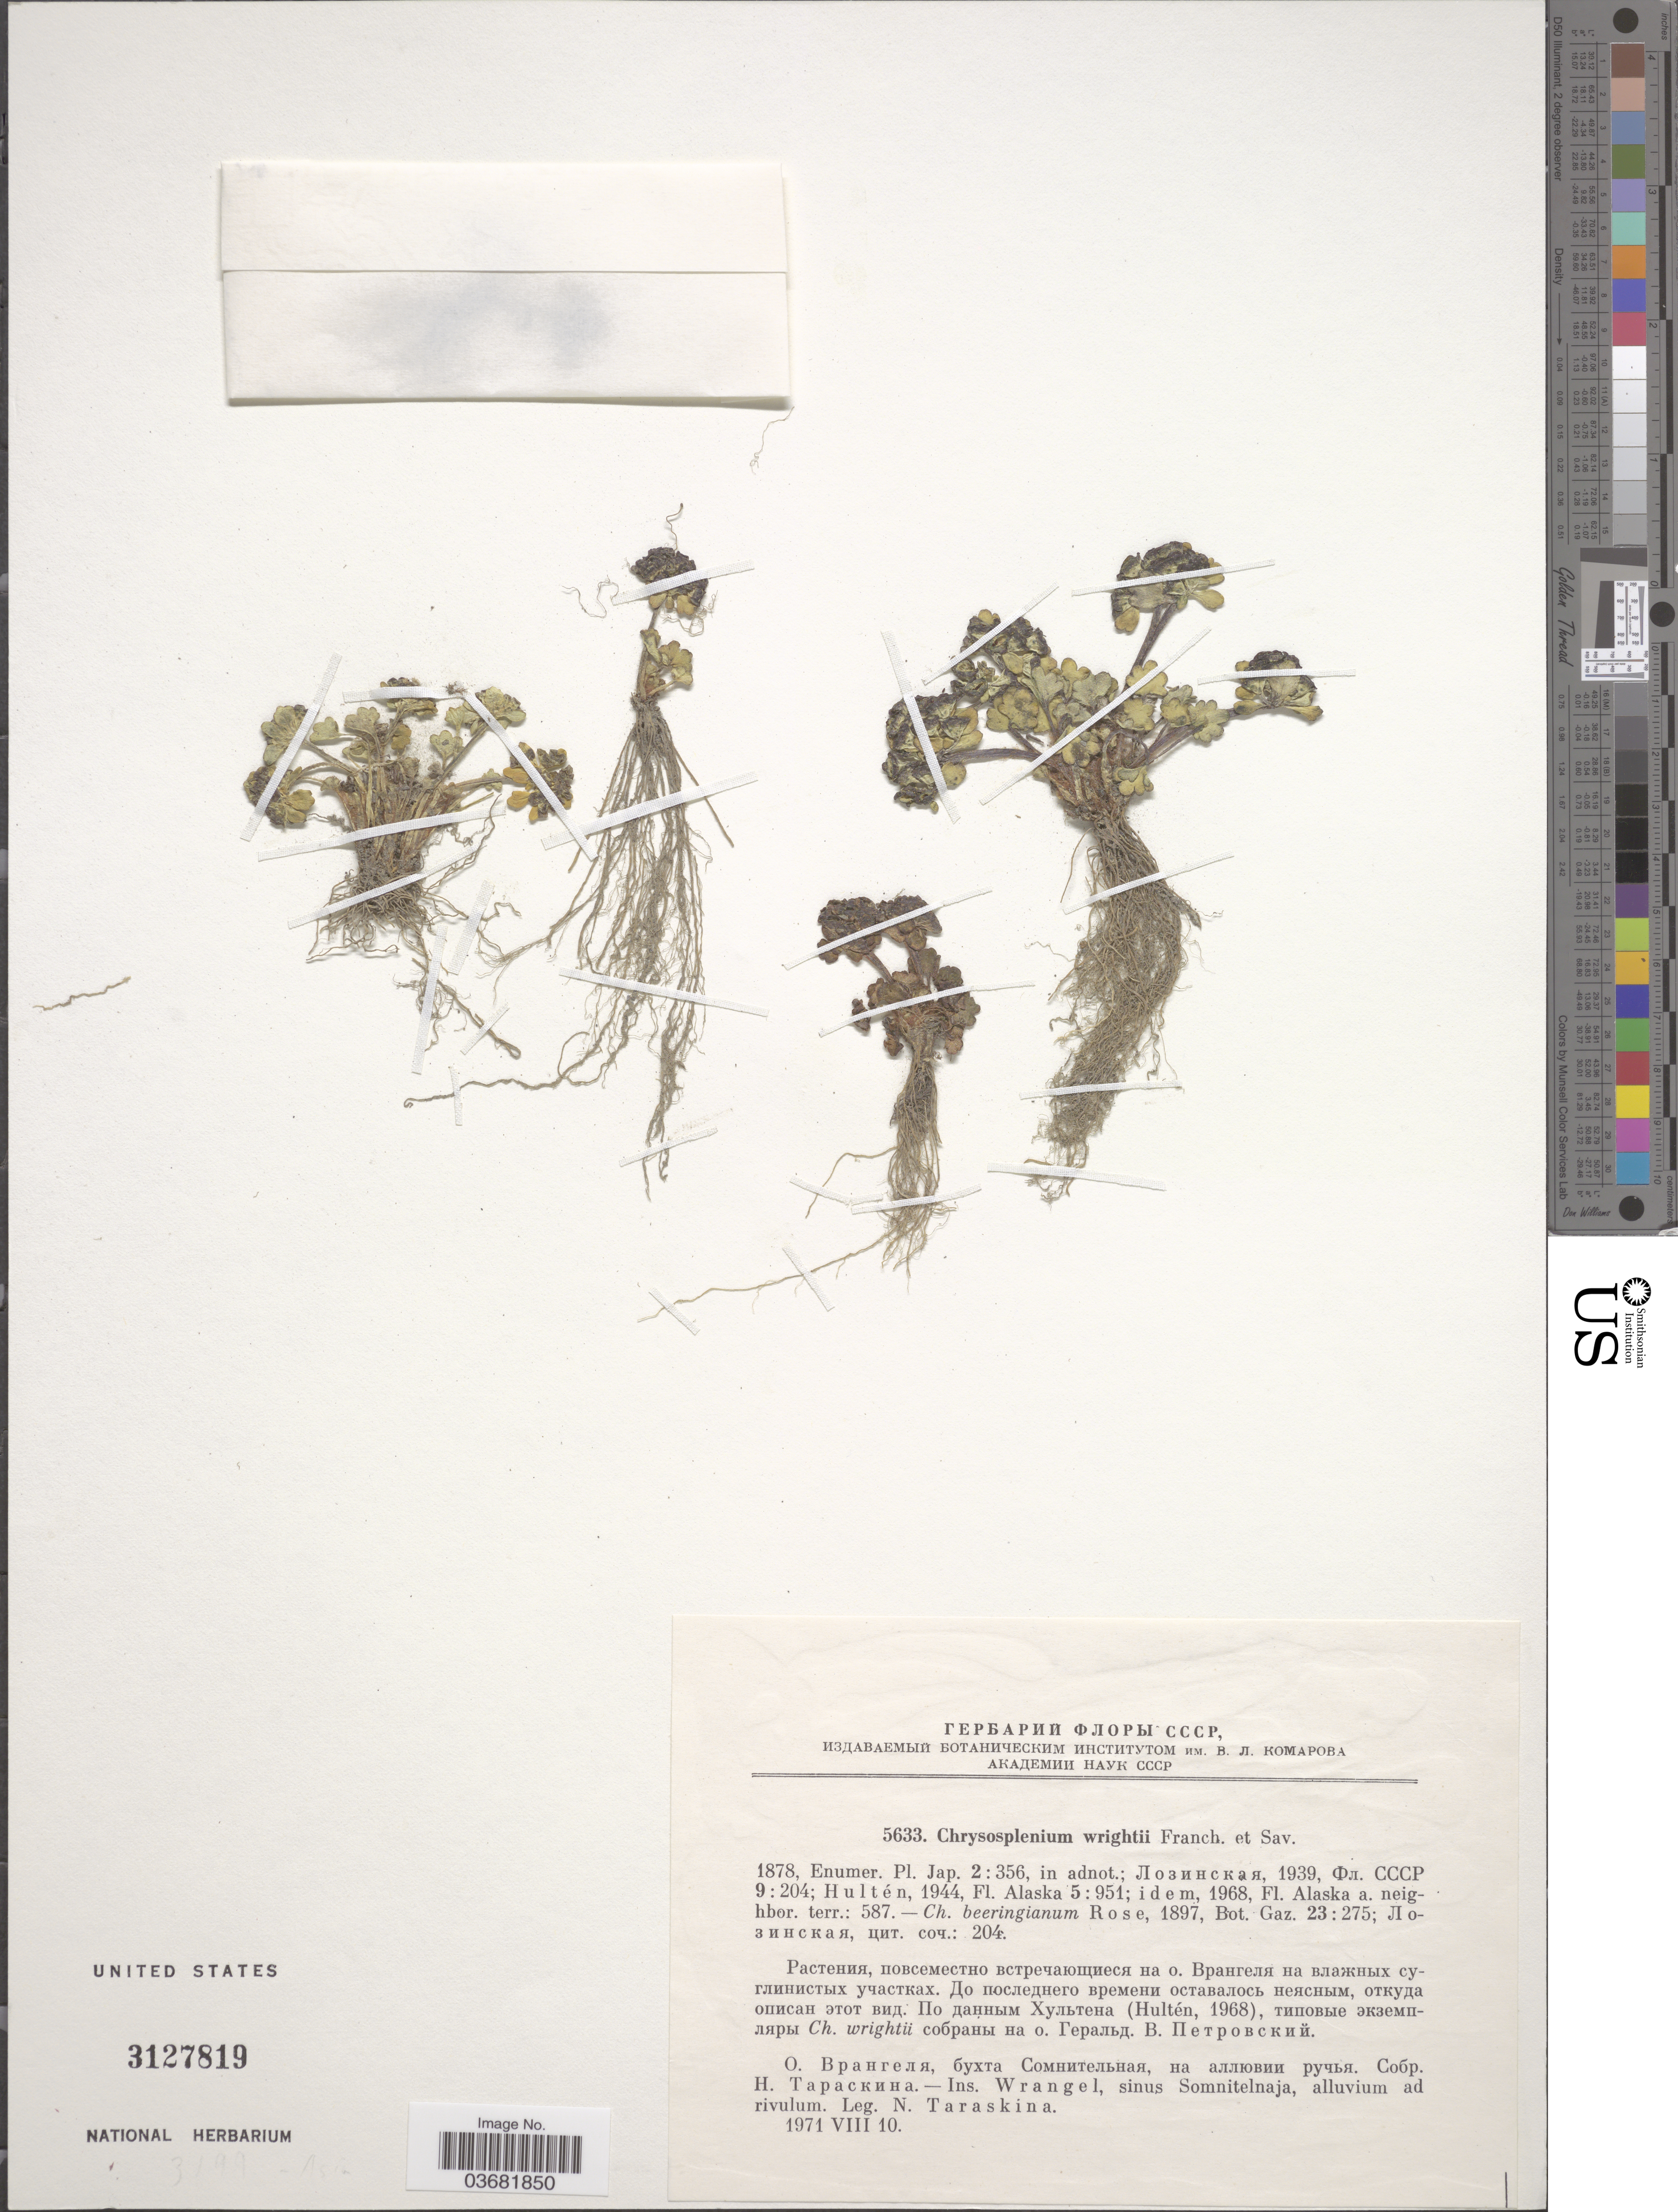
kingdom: Plantae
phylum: Tracheophyta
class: Magnoliopsida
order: Saxifragales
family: Saxifragaceae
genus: Chrysosplenium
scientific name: Chrysosplenium wrightii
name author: Franch. & Sav.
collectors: N. Taraskina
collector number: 5633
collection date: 1971-08-10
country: Russian Federation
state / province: Chukotka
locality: Ins. Wrangel, sinus Somnitelnaja, alluvium ad rivulum.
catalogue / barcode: US 3127819